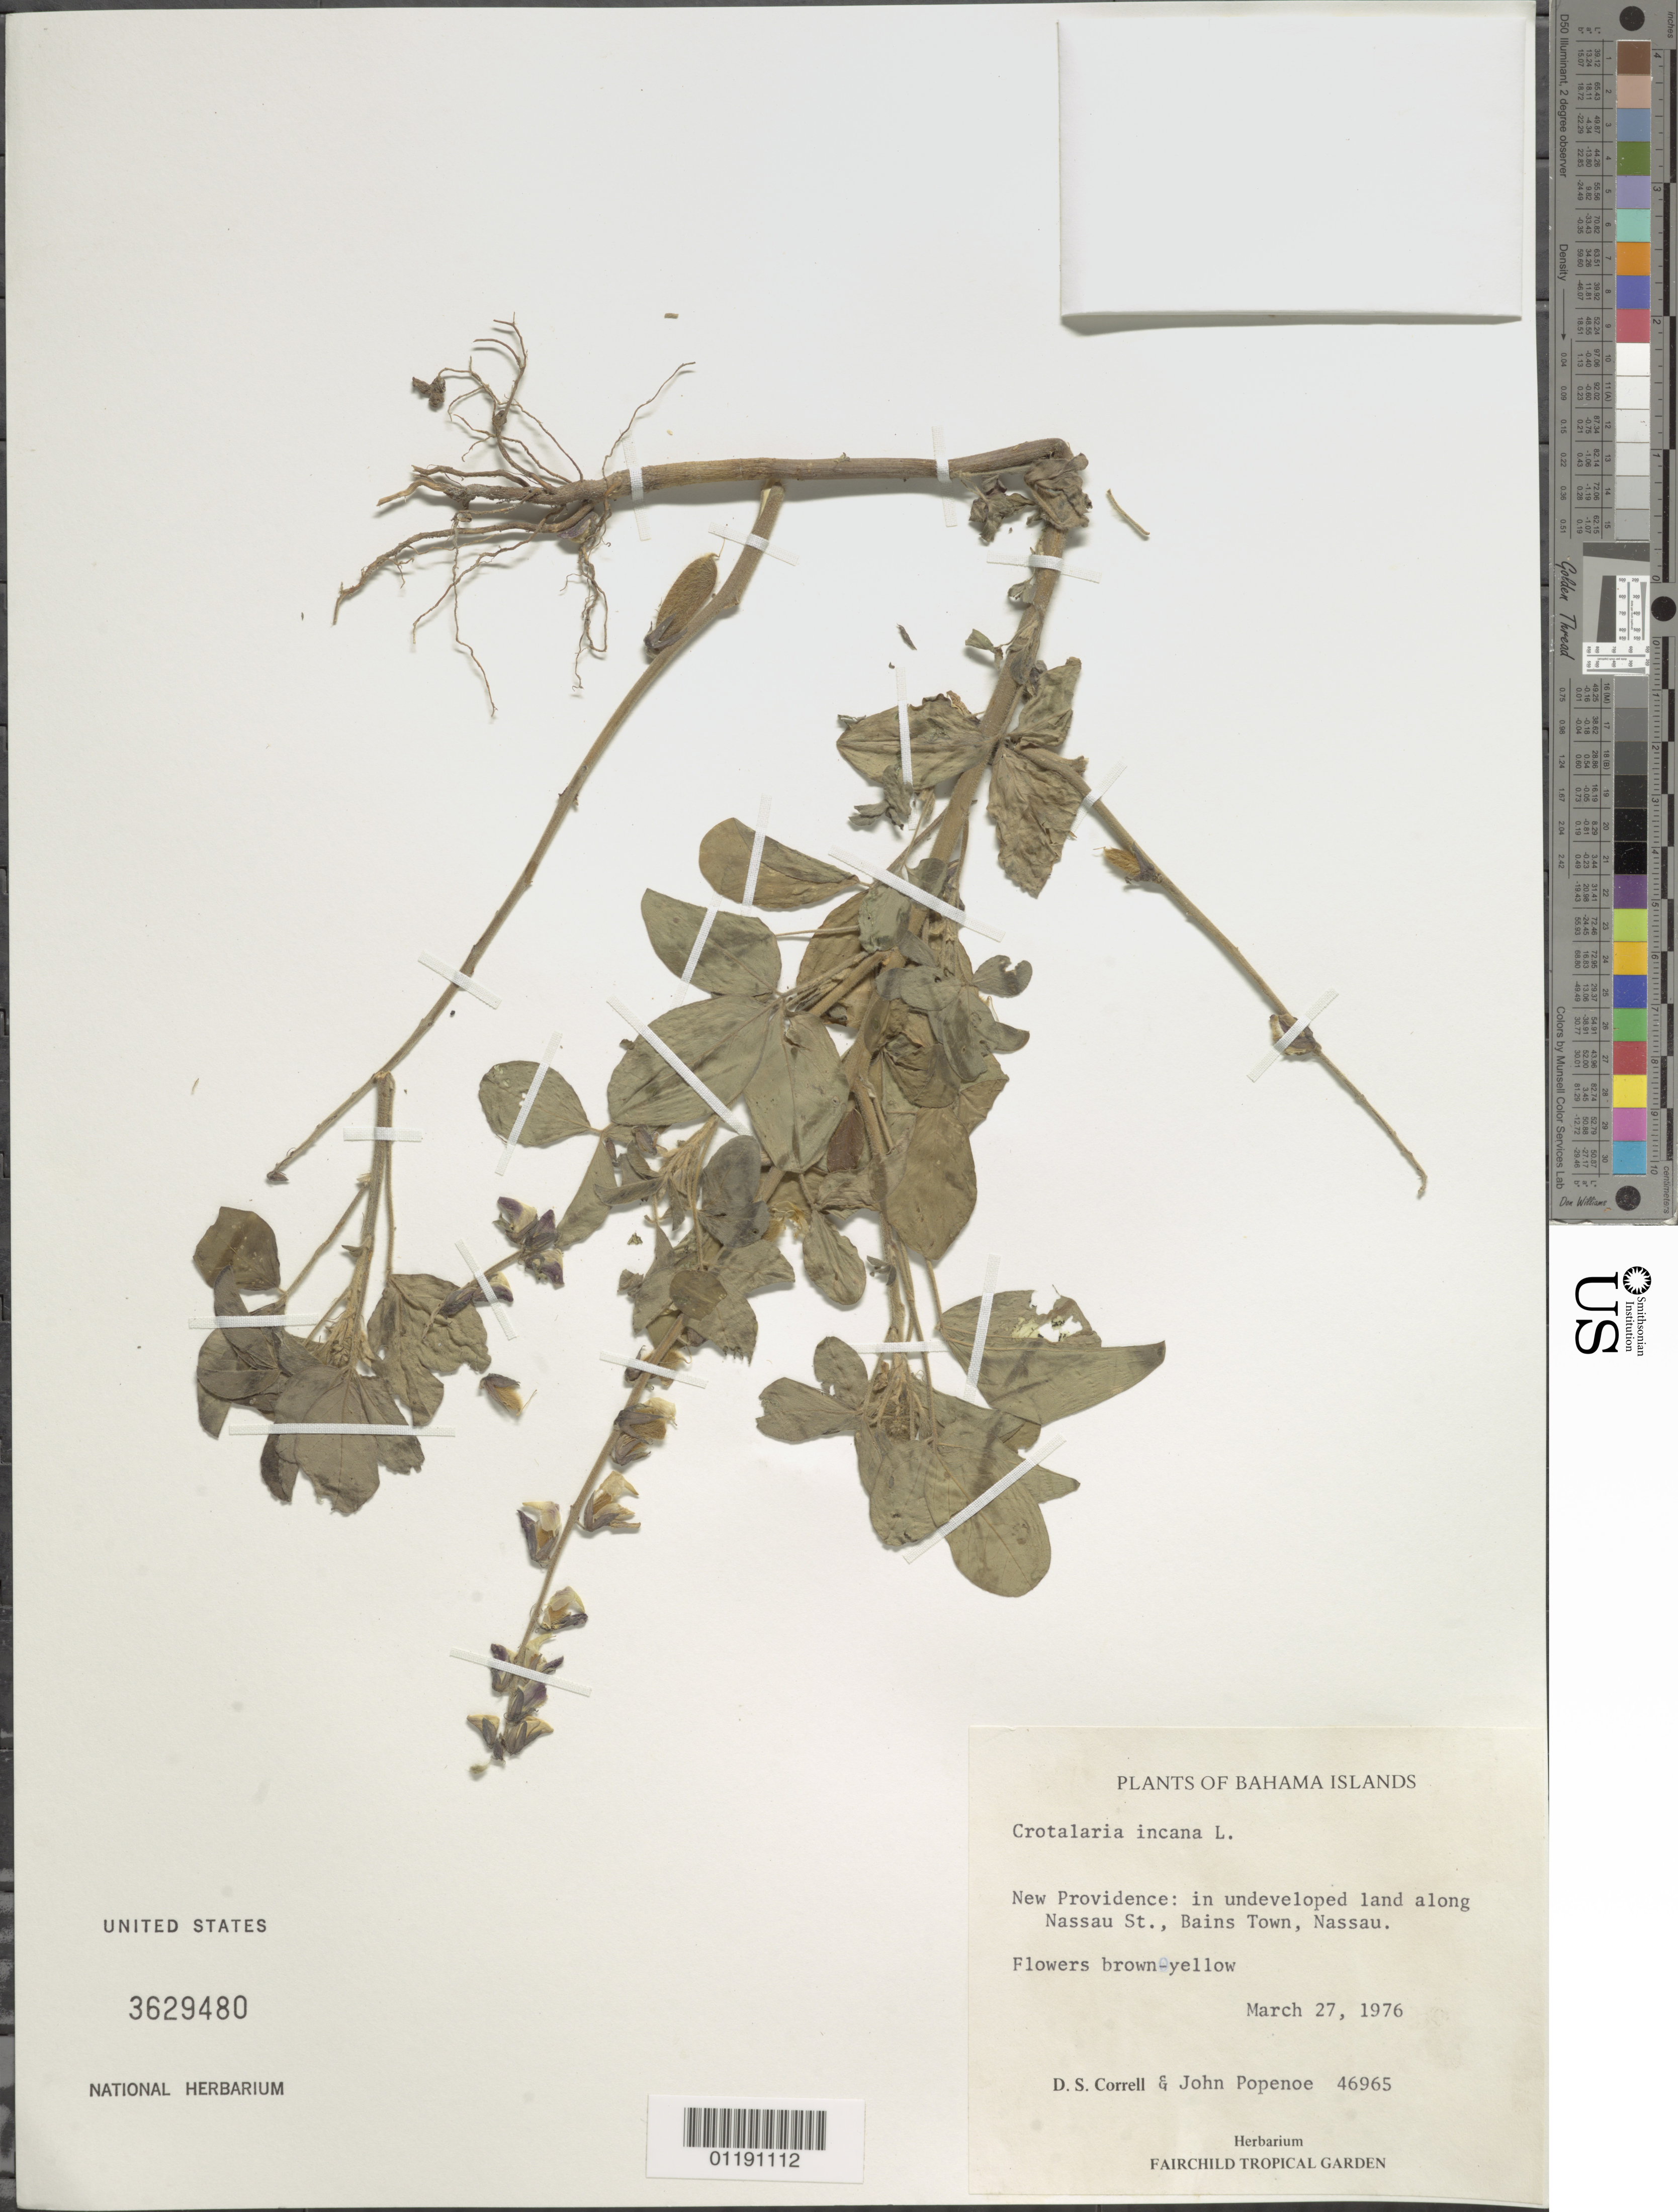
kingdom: Plantae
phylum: Tracheophyta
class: Magnoliopsida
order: Fabales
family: Fabaceae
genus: Crotalaria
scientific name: Crotalaria incana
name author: L.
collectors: D. S. Correll & J. Popenoe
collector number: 46965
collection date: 1976-03-27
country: Bahamas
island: New Providence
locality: In undeveloped land along Nassau St., Bains Town, Nassau.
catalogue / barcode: US 3629480